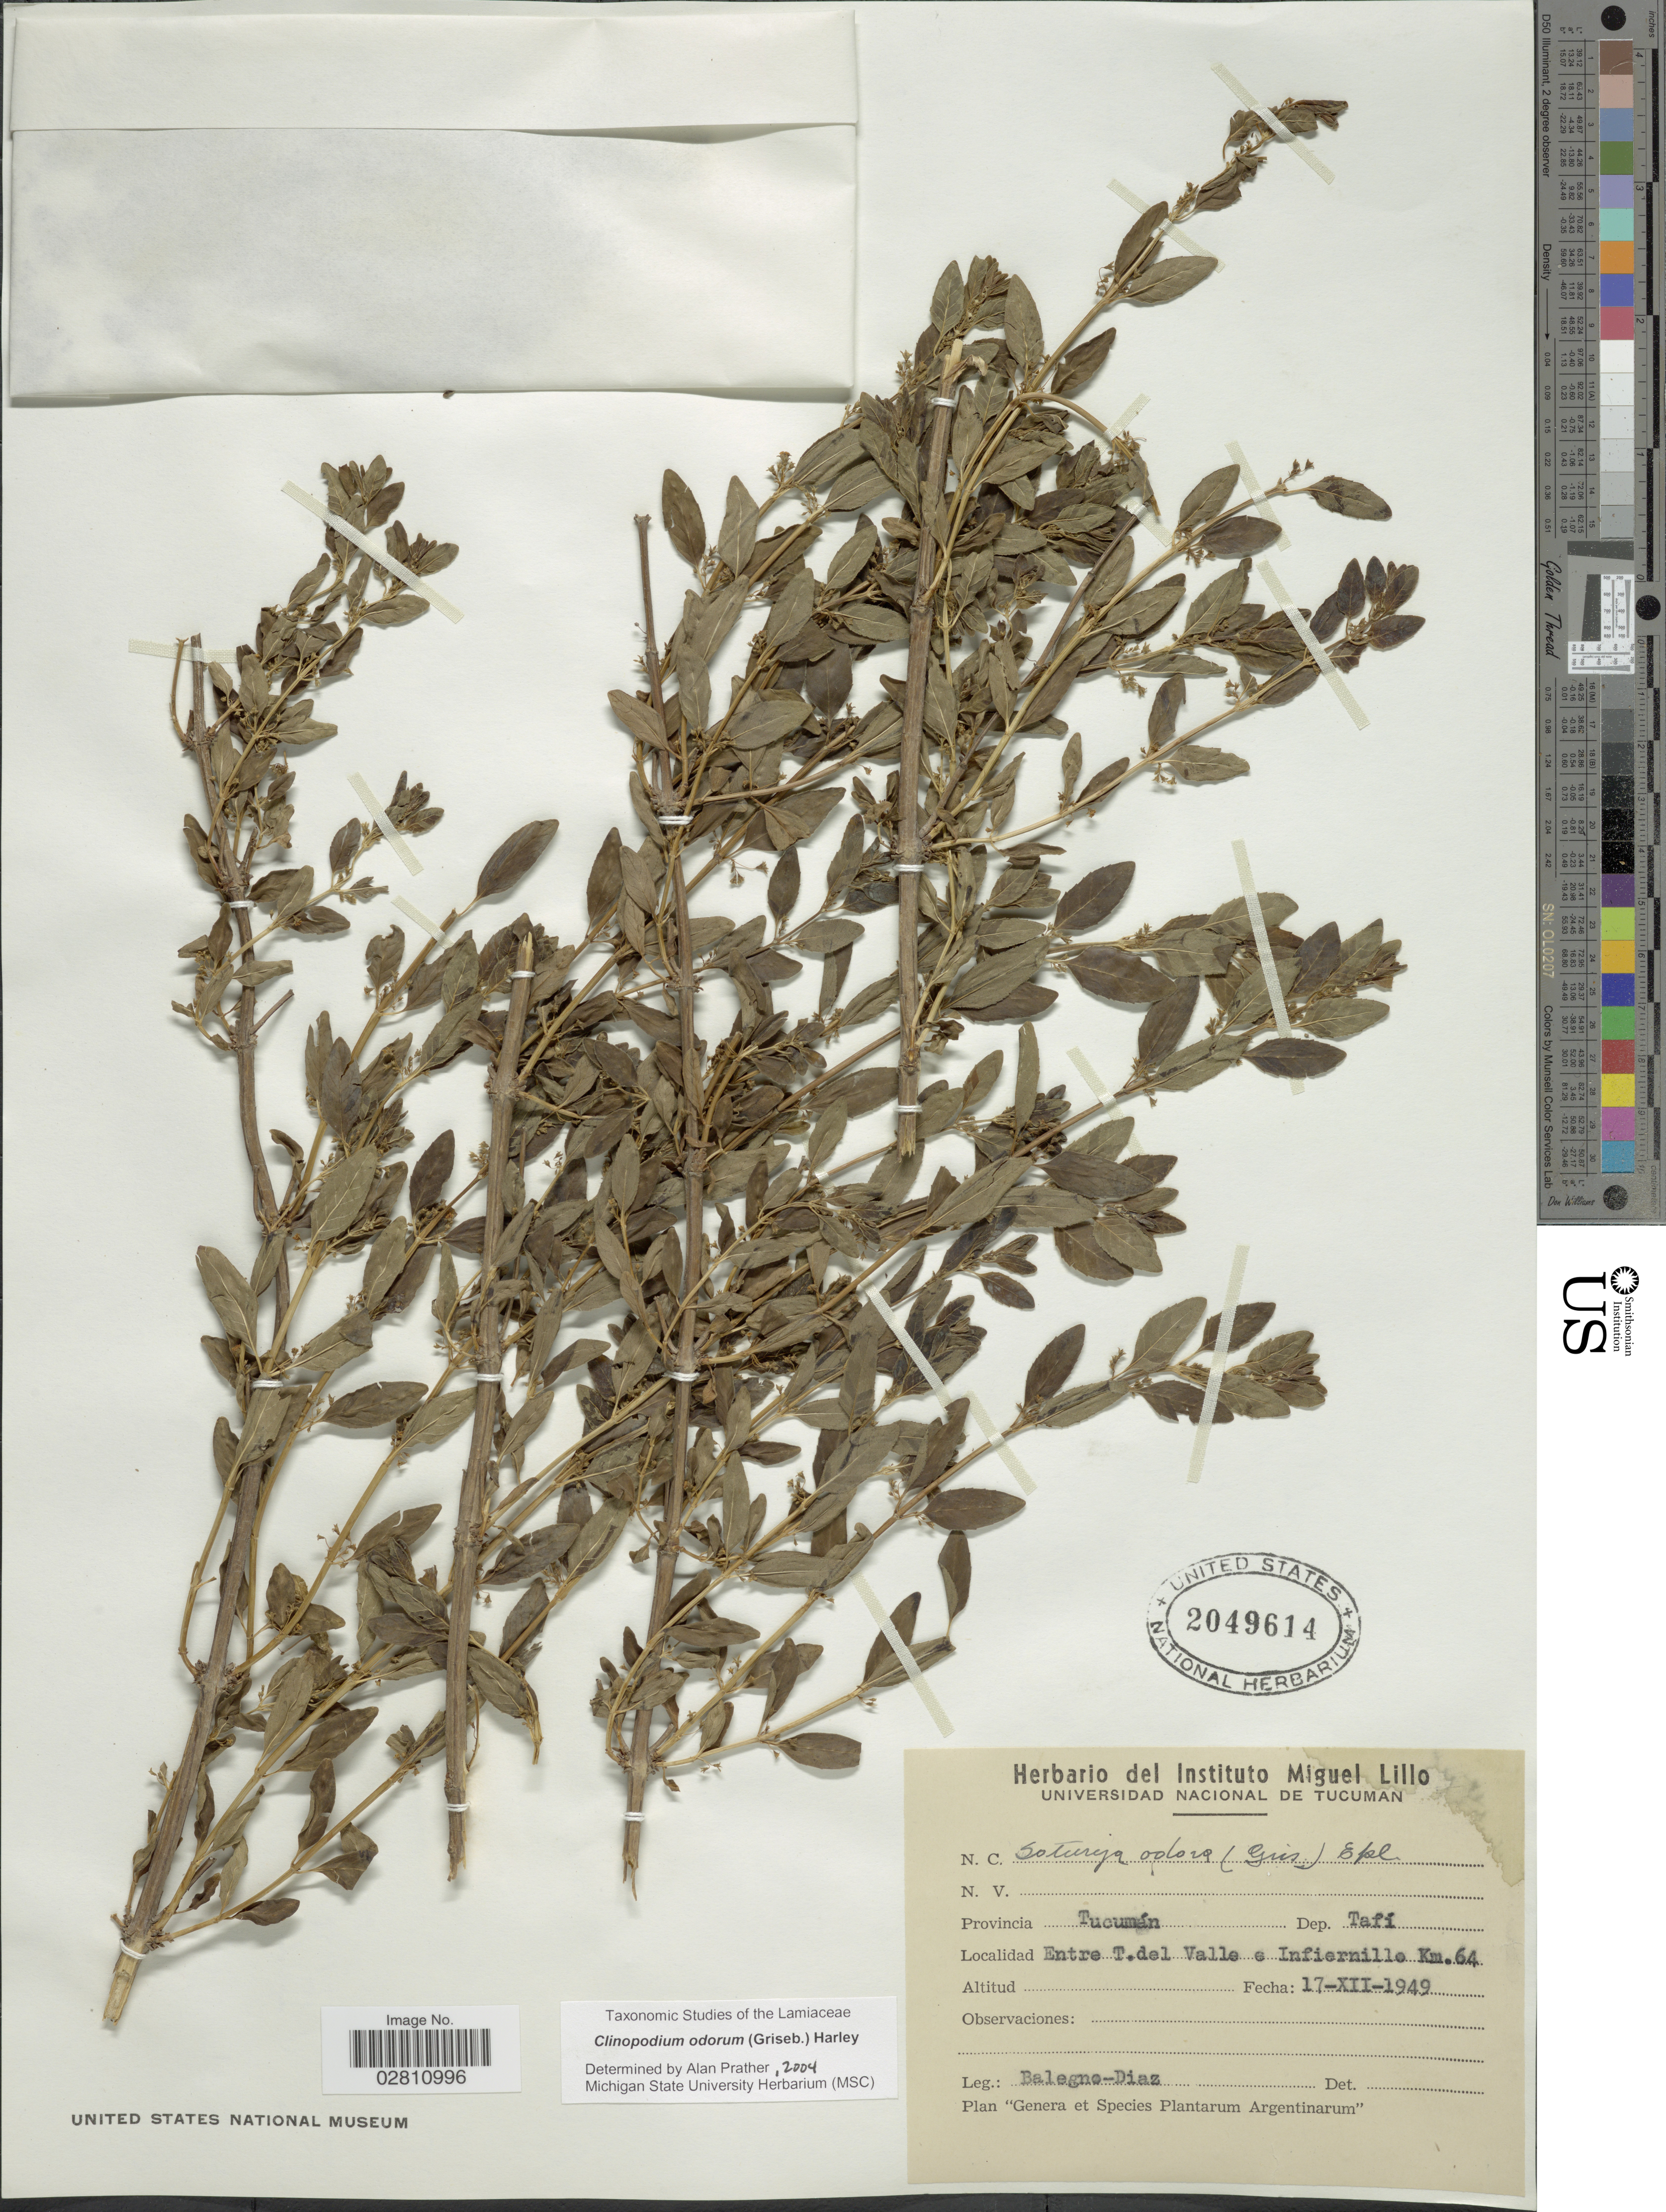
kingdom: Plantae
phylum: Tracheophyta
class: Magnoliopsida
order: Lamiales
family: Lamiaceae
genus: Clinopodium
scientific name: Clinopodium odorum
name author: (Griseb.) Harley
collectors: B. Balegno & Diaz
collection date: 1949-12-17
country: Argentina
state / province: Tucuman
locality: Provincia Tucumán, Dep. Tafí, Entre T. del Valle e Infiernillo Km. 64.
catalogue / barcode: US 2049614